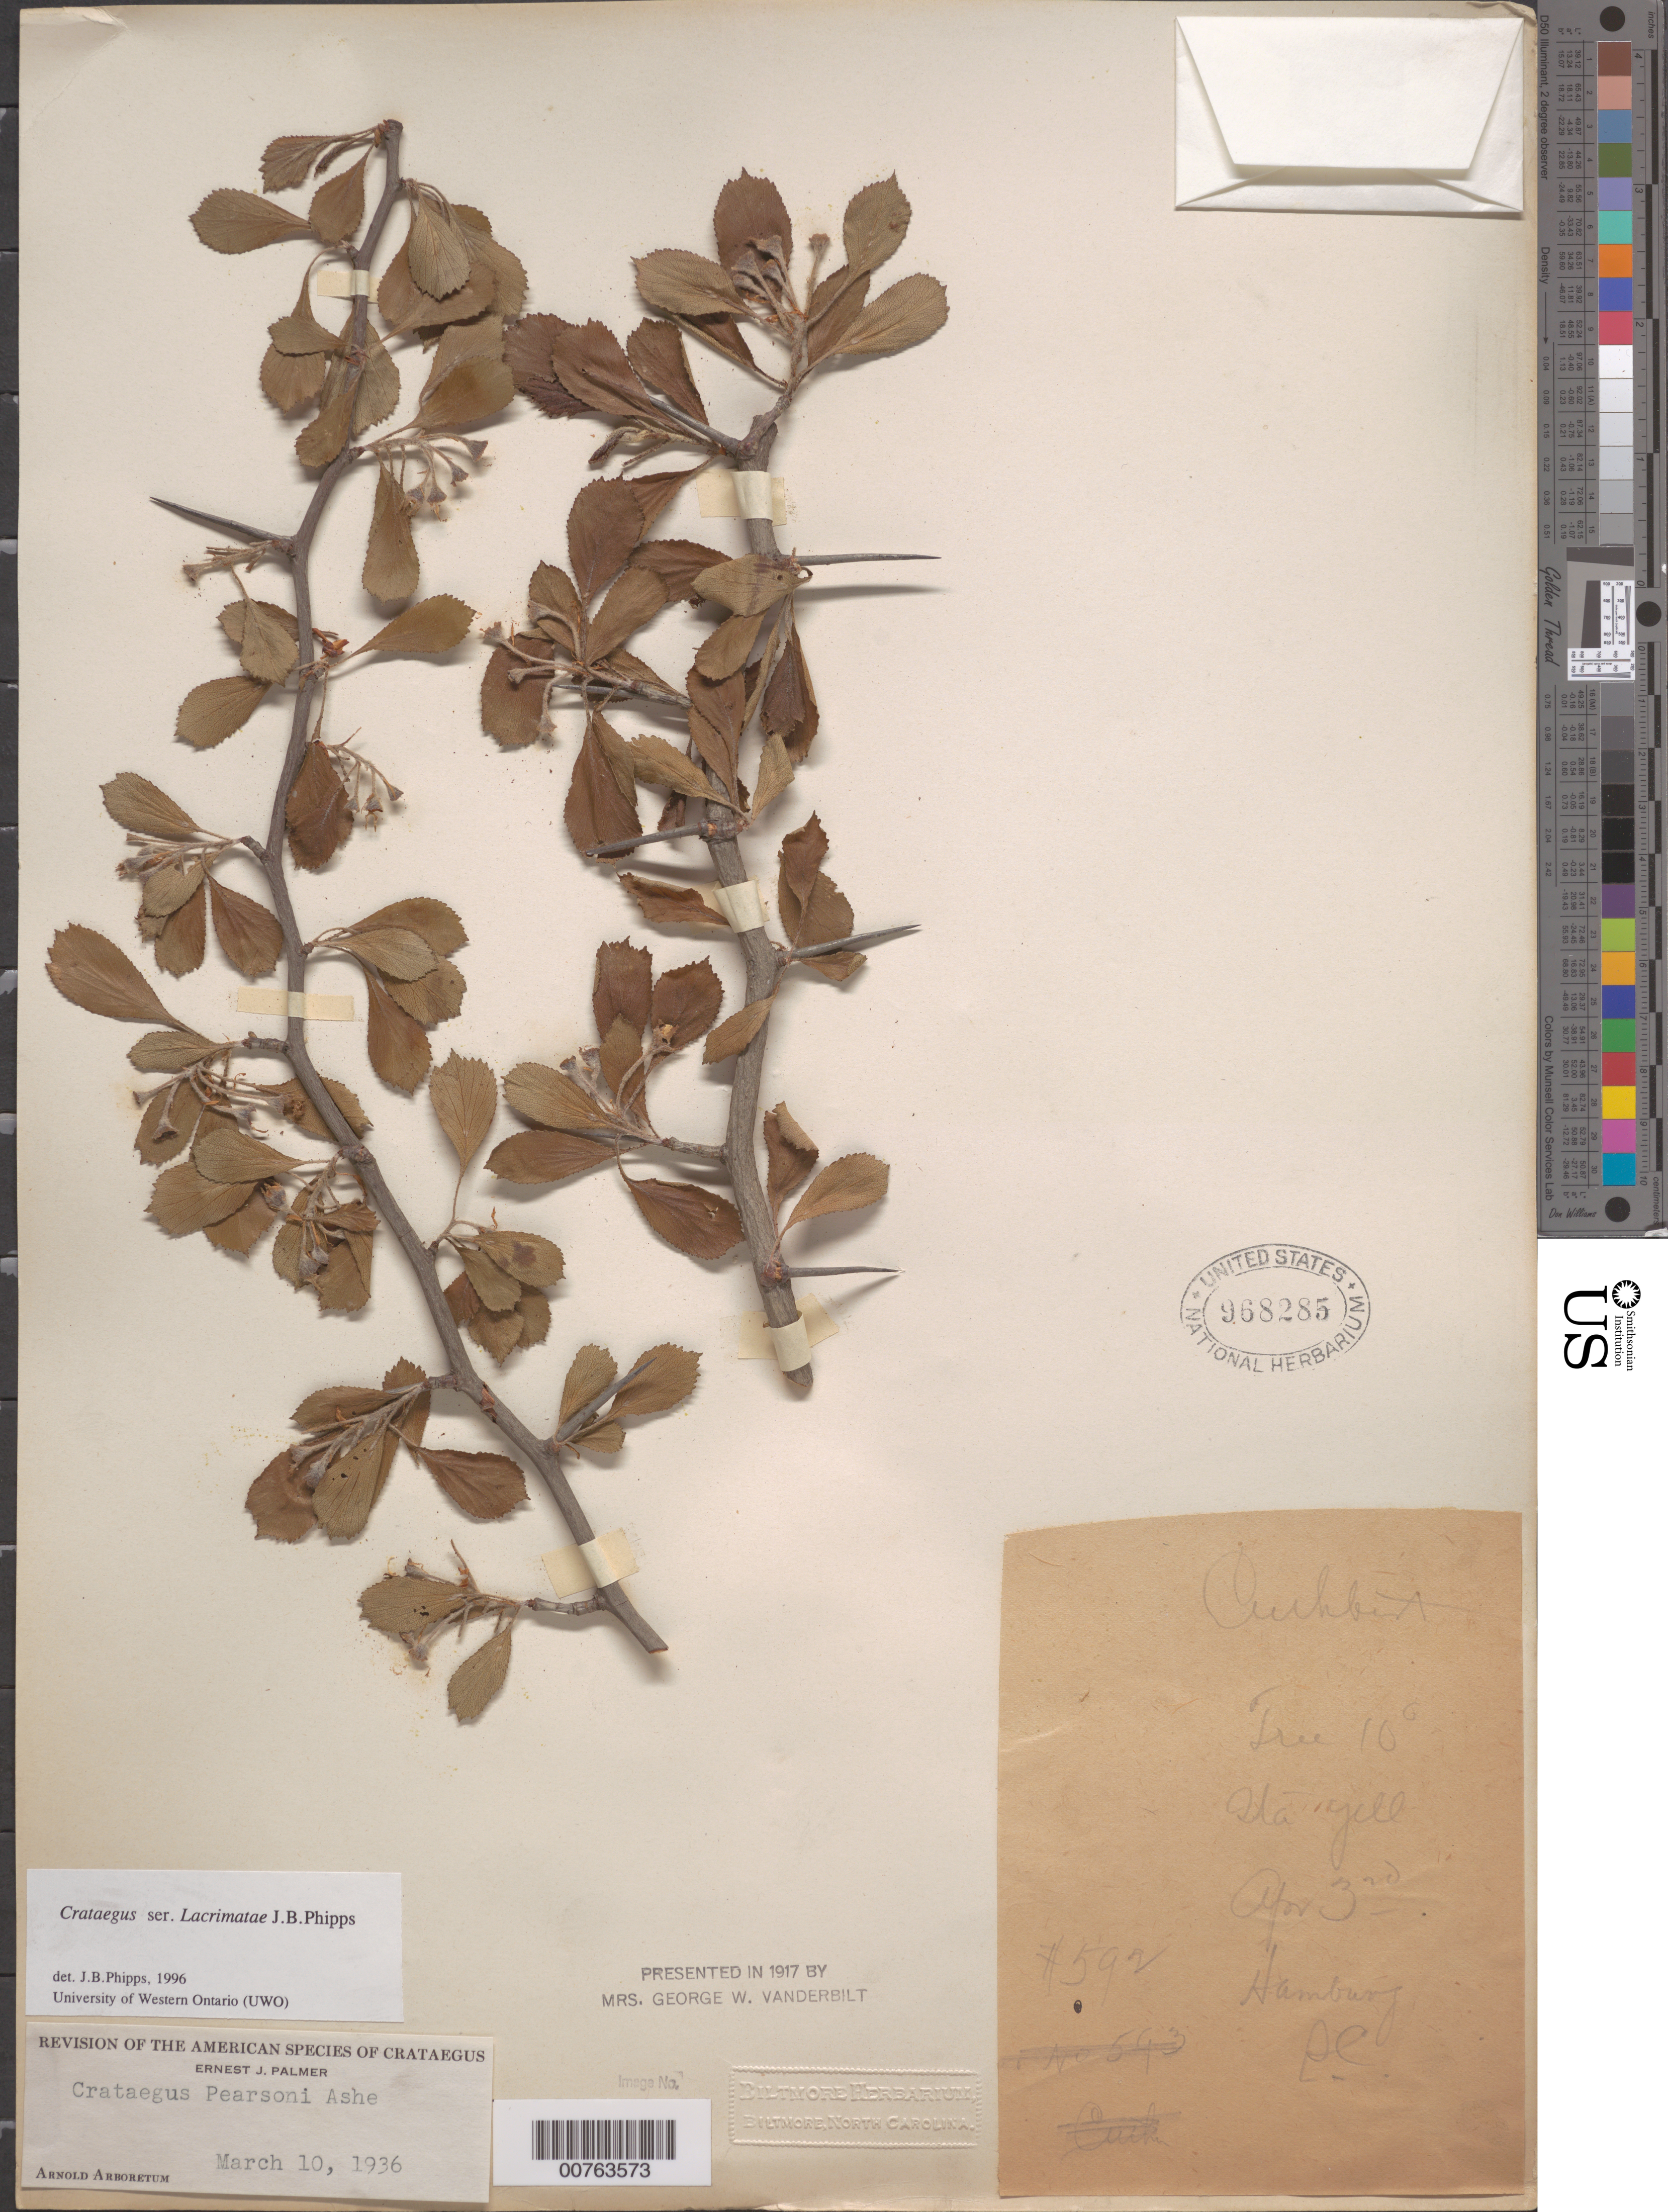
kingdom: Plantae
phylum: Tracheophyta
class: Magnoliopsida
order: Rosales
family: Rosaceae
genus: Crataegus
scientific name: Crataegus pearsonii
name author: Ashe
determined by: Palmer, E. J.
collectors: ex herb. Biltmore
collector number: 592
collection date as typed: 03 Apr 1902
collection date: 1902-04-03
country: United States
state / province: South Carolina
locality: Hamburg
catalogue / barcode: US 968285